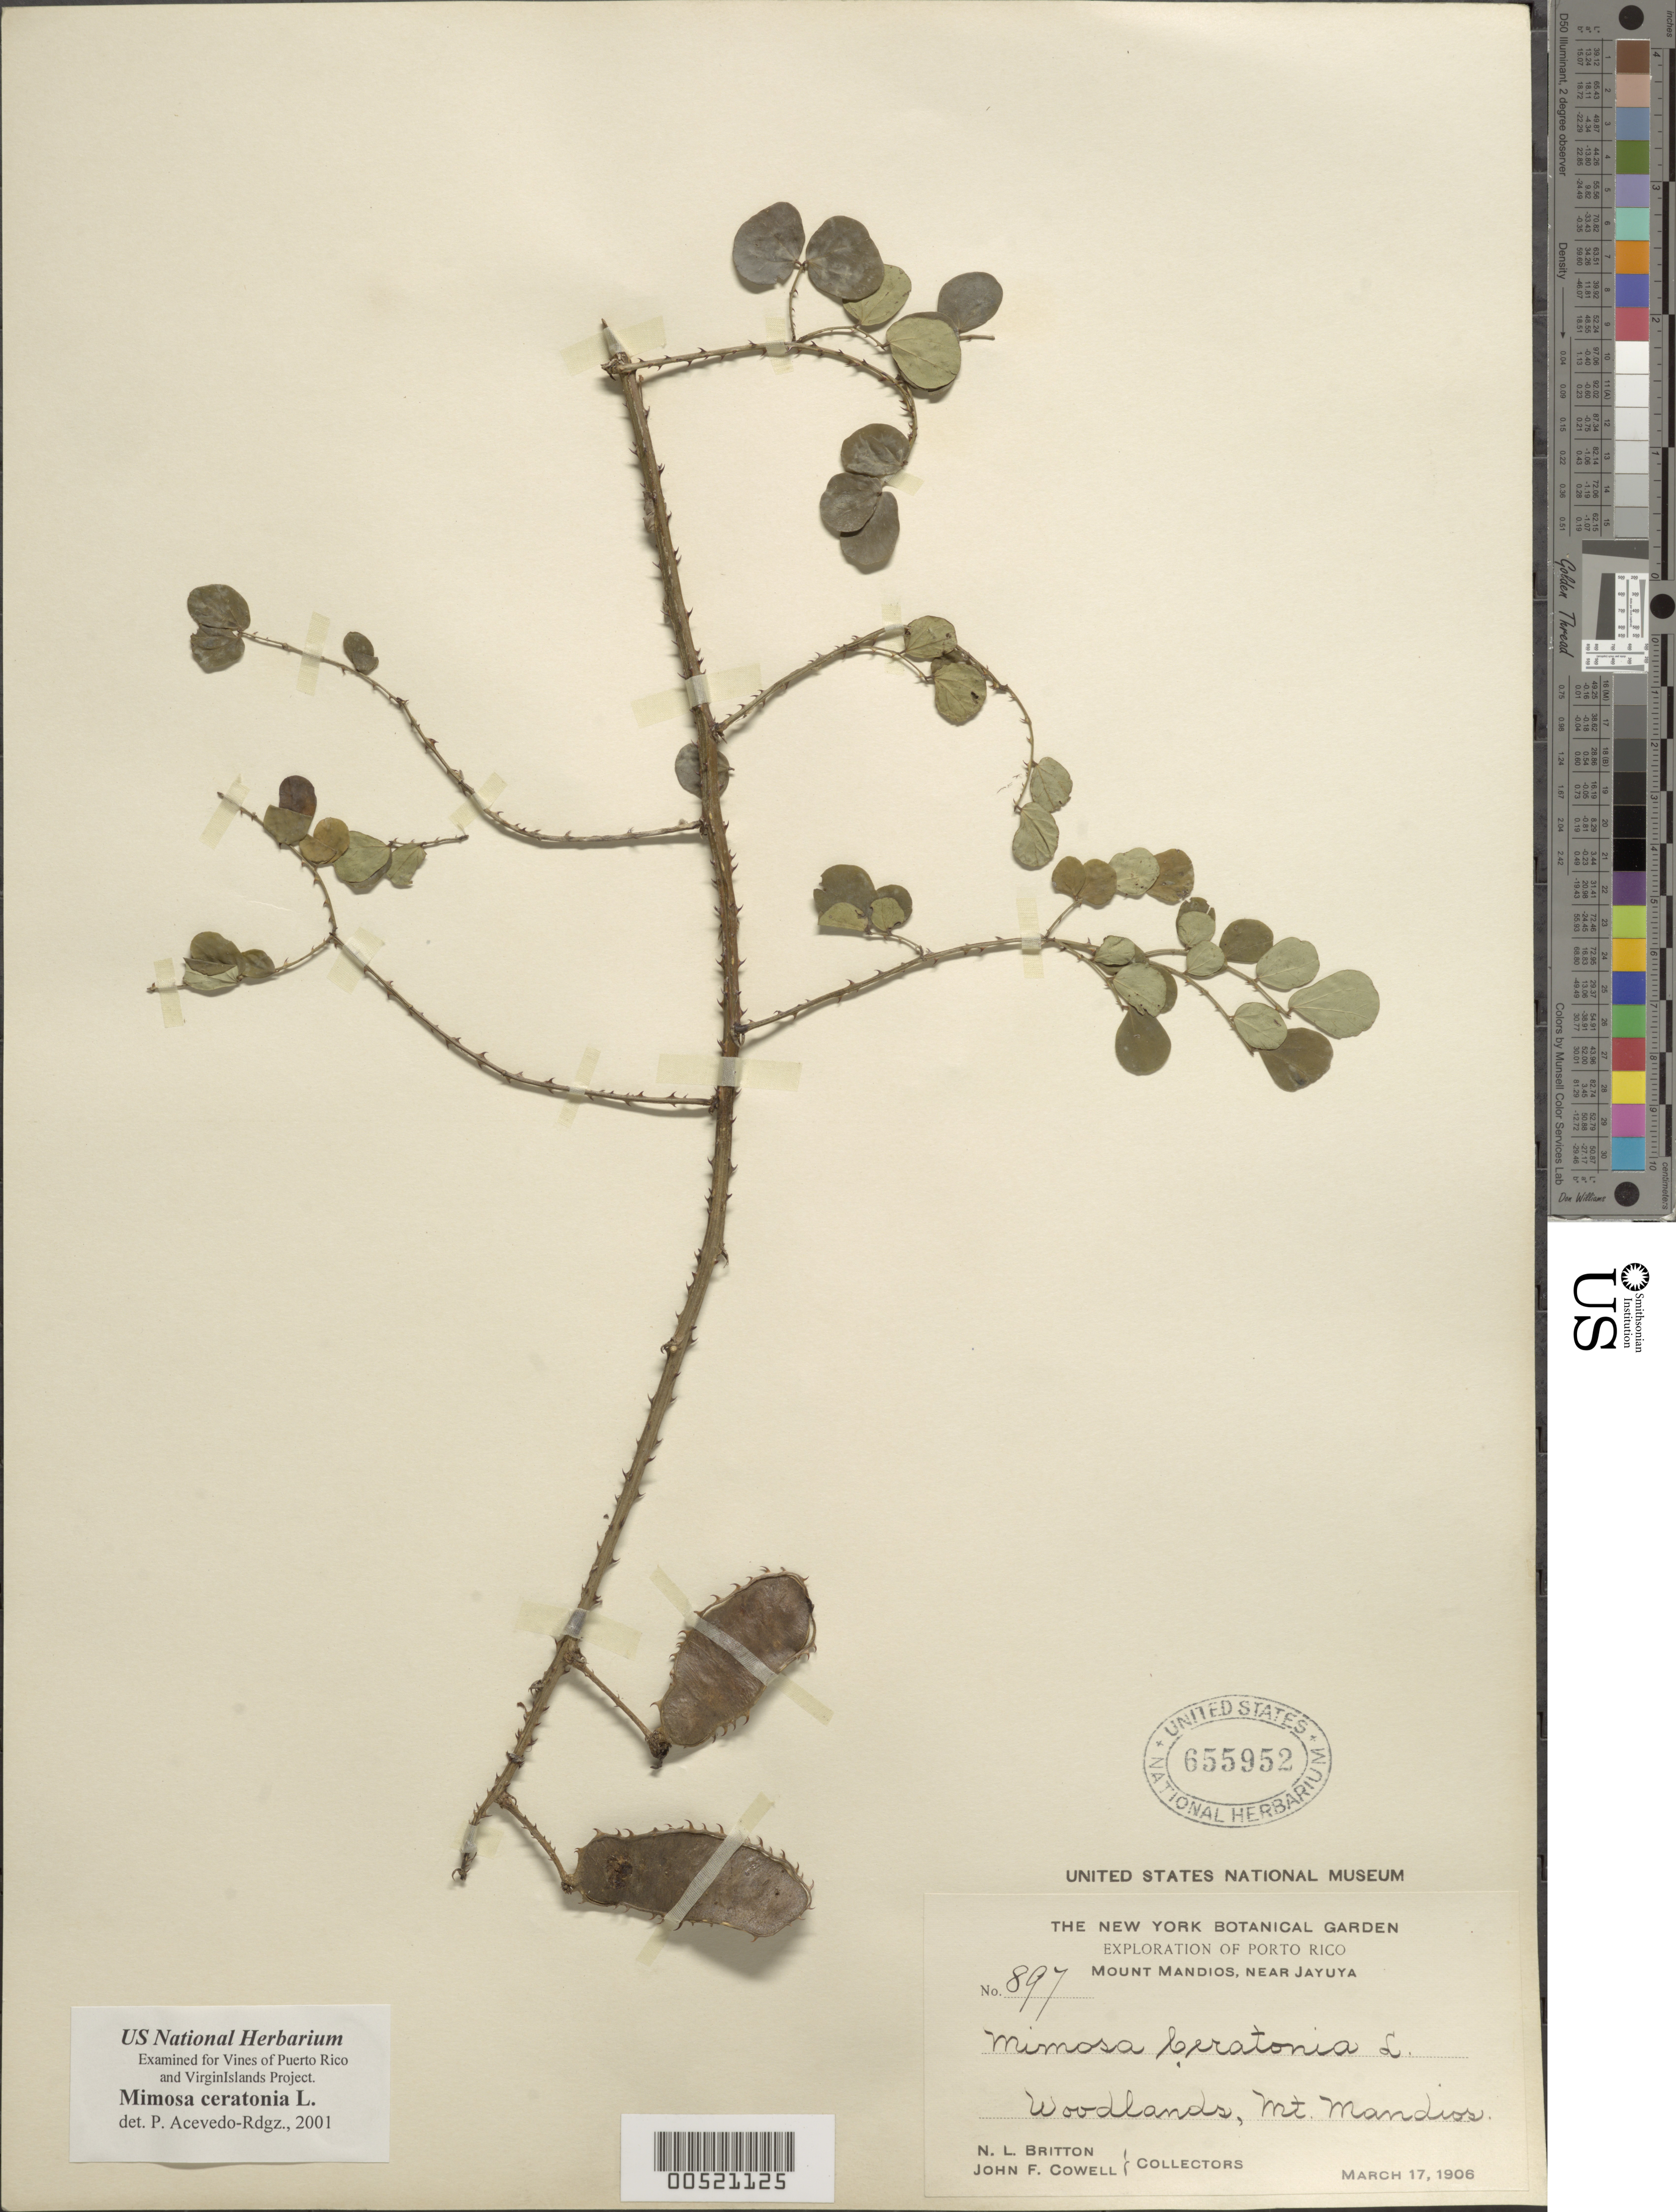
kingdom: Plantae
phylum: Tracheophyta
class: Magnoliopsida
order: Fabales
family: Fabaceae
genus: Mimosa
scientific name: Mimosa ceratonia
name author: L.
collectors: N. Britton & J. F. Cowell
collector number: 897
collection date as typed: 17 Mar 1906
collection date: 1906-03-17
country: Puerto Rico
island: Greater Antilles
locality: Mount Mandios, near Jayuya. Woodlands.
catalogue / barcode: US 655952